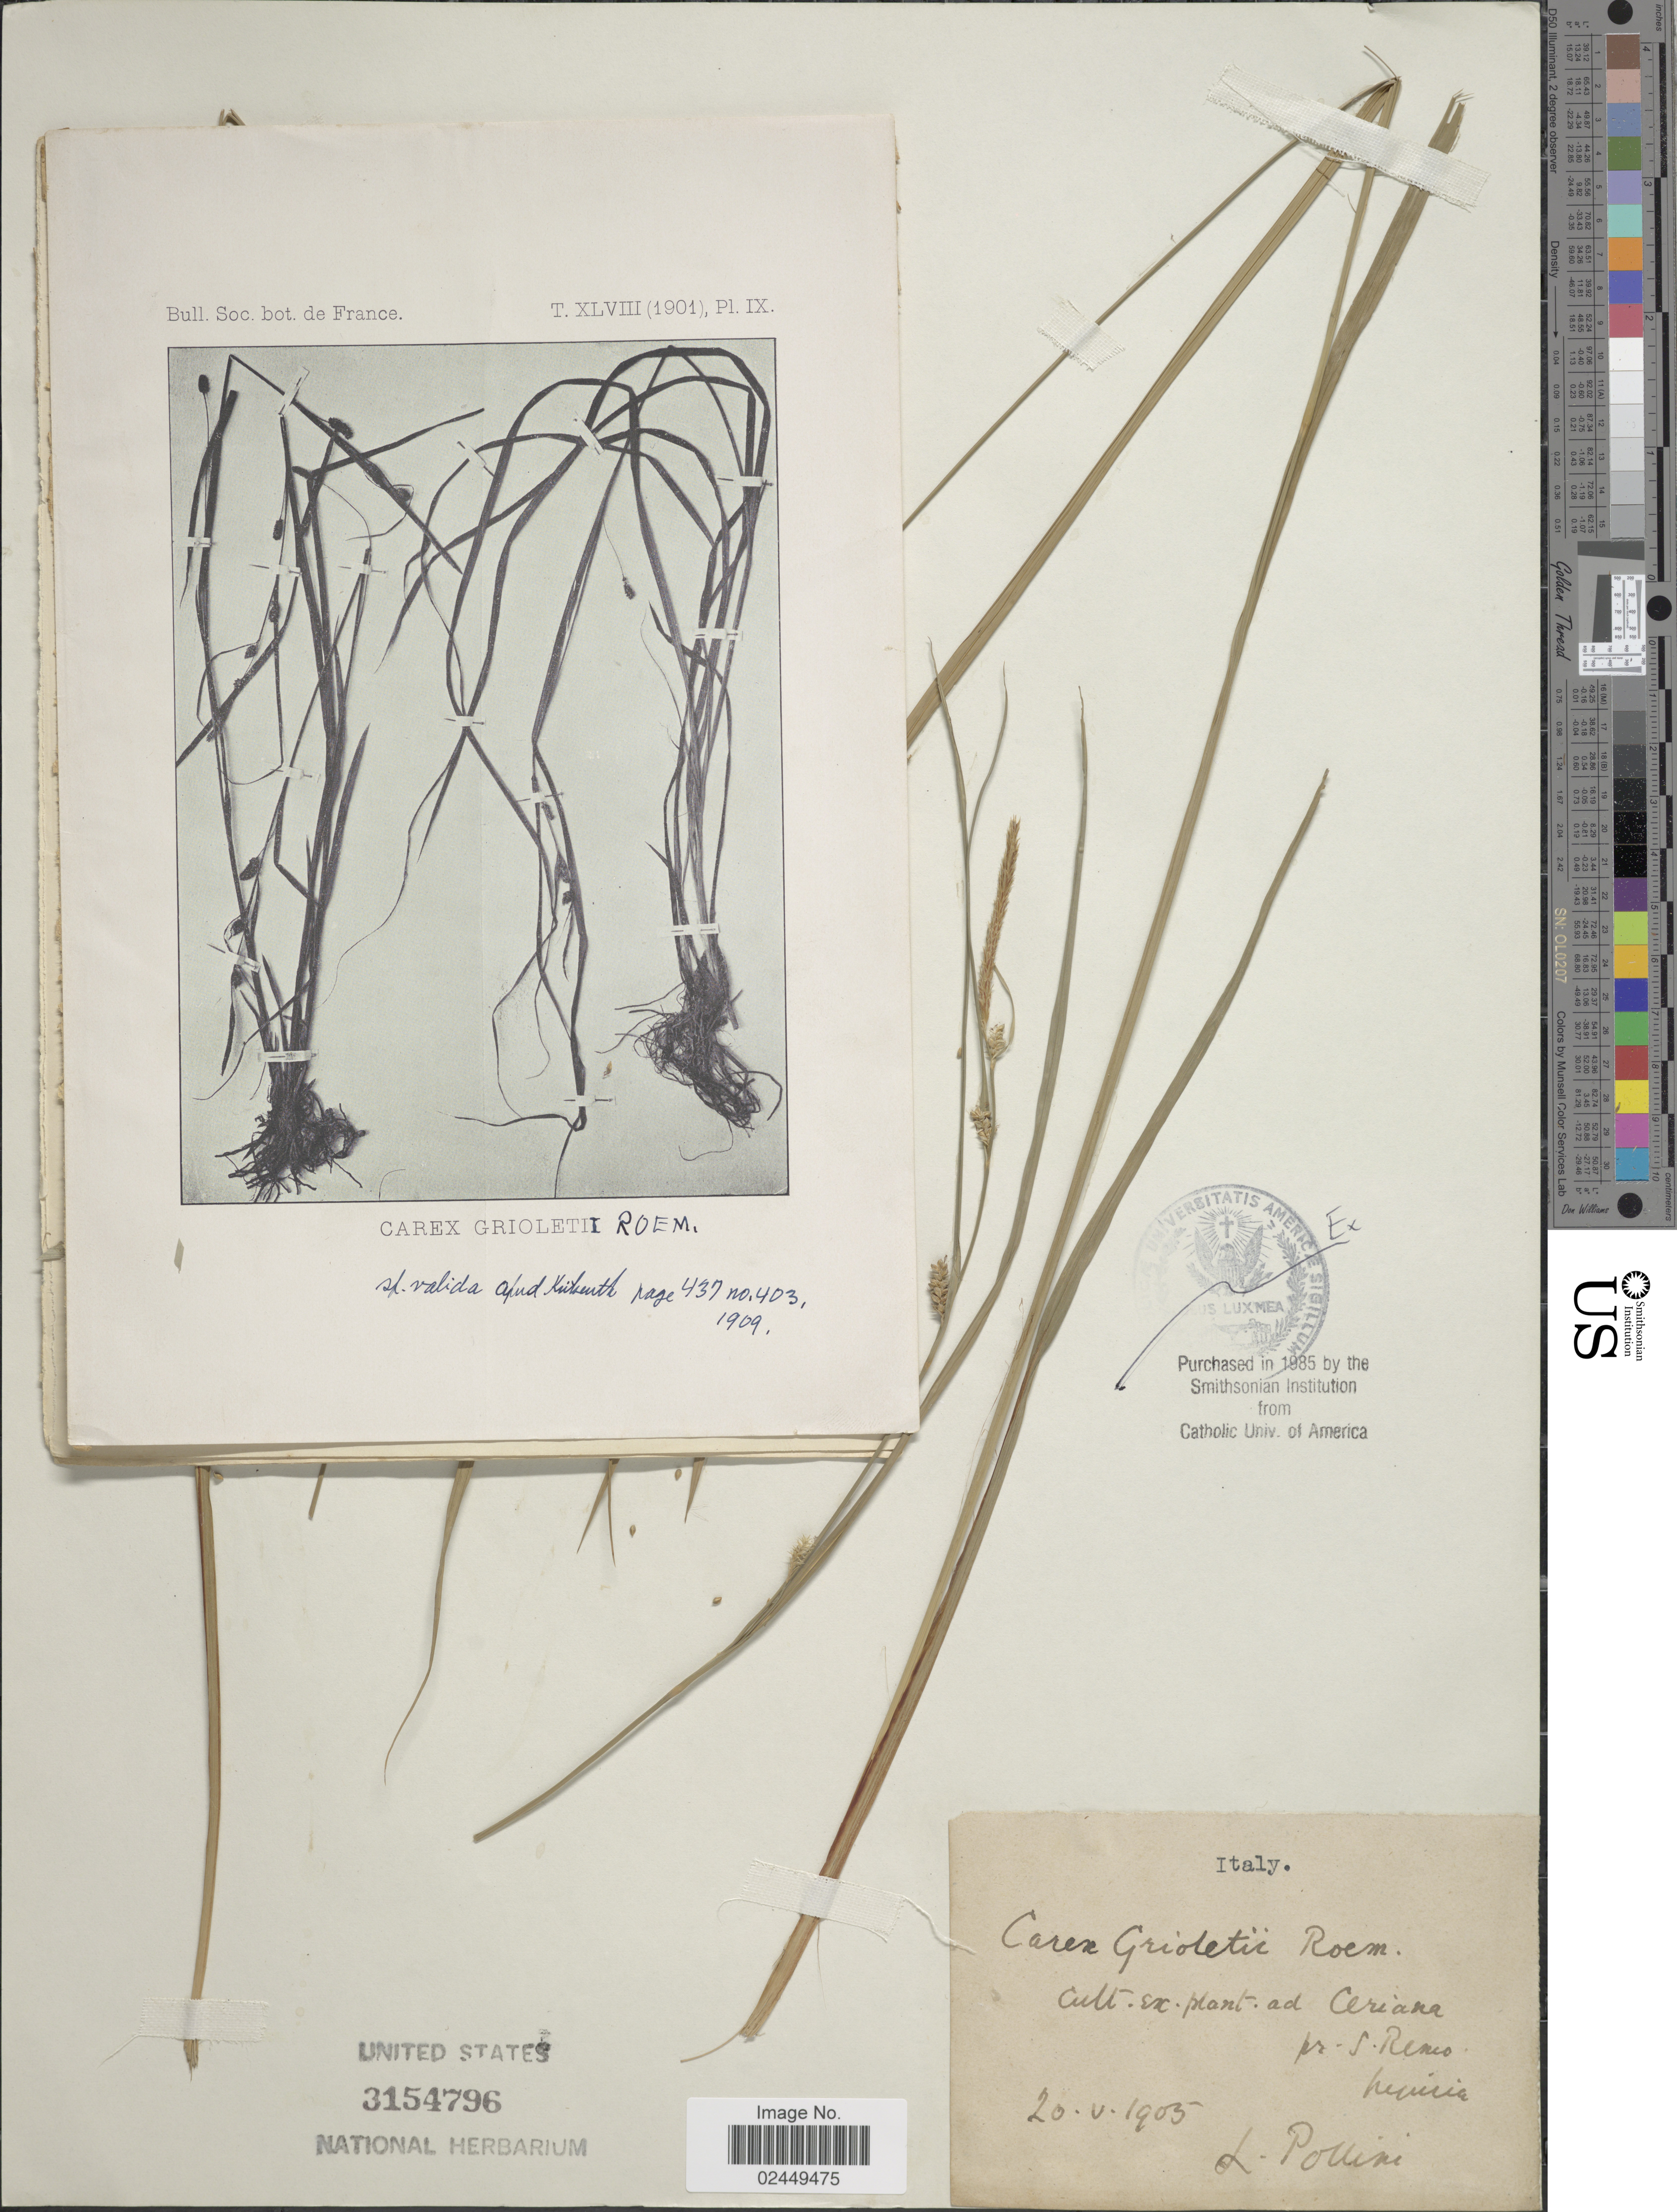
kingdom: Plantae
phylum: Tracheophyta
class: Liliopsida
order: Poales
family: Cyperaceae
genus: Carex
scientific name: Carex grioletii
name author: Roem. ex Schkuhr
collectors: L. Pollini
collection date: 1905-05-20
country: Italy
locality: Cult. ex. plant. ad Ceriana pr. S. Remo [illegible text]ia.[interpreted]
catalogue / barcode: US 3154796